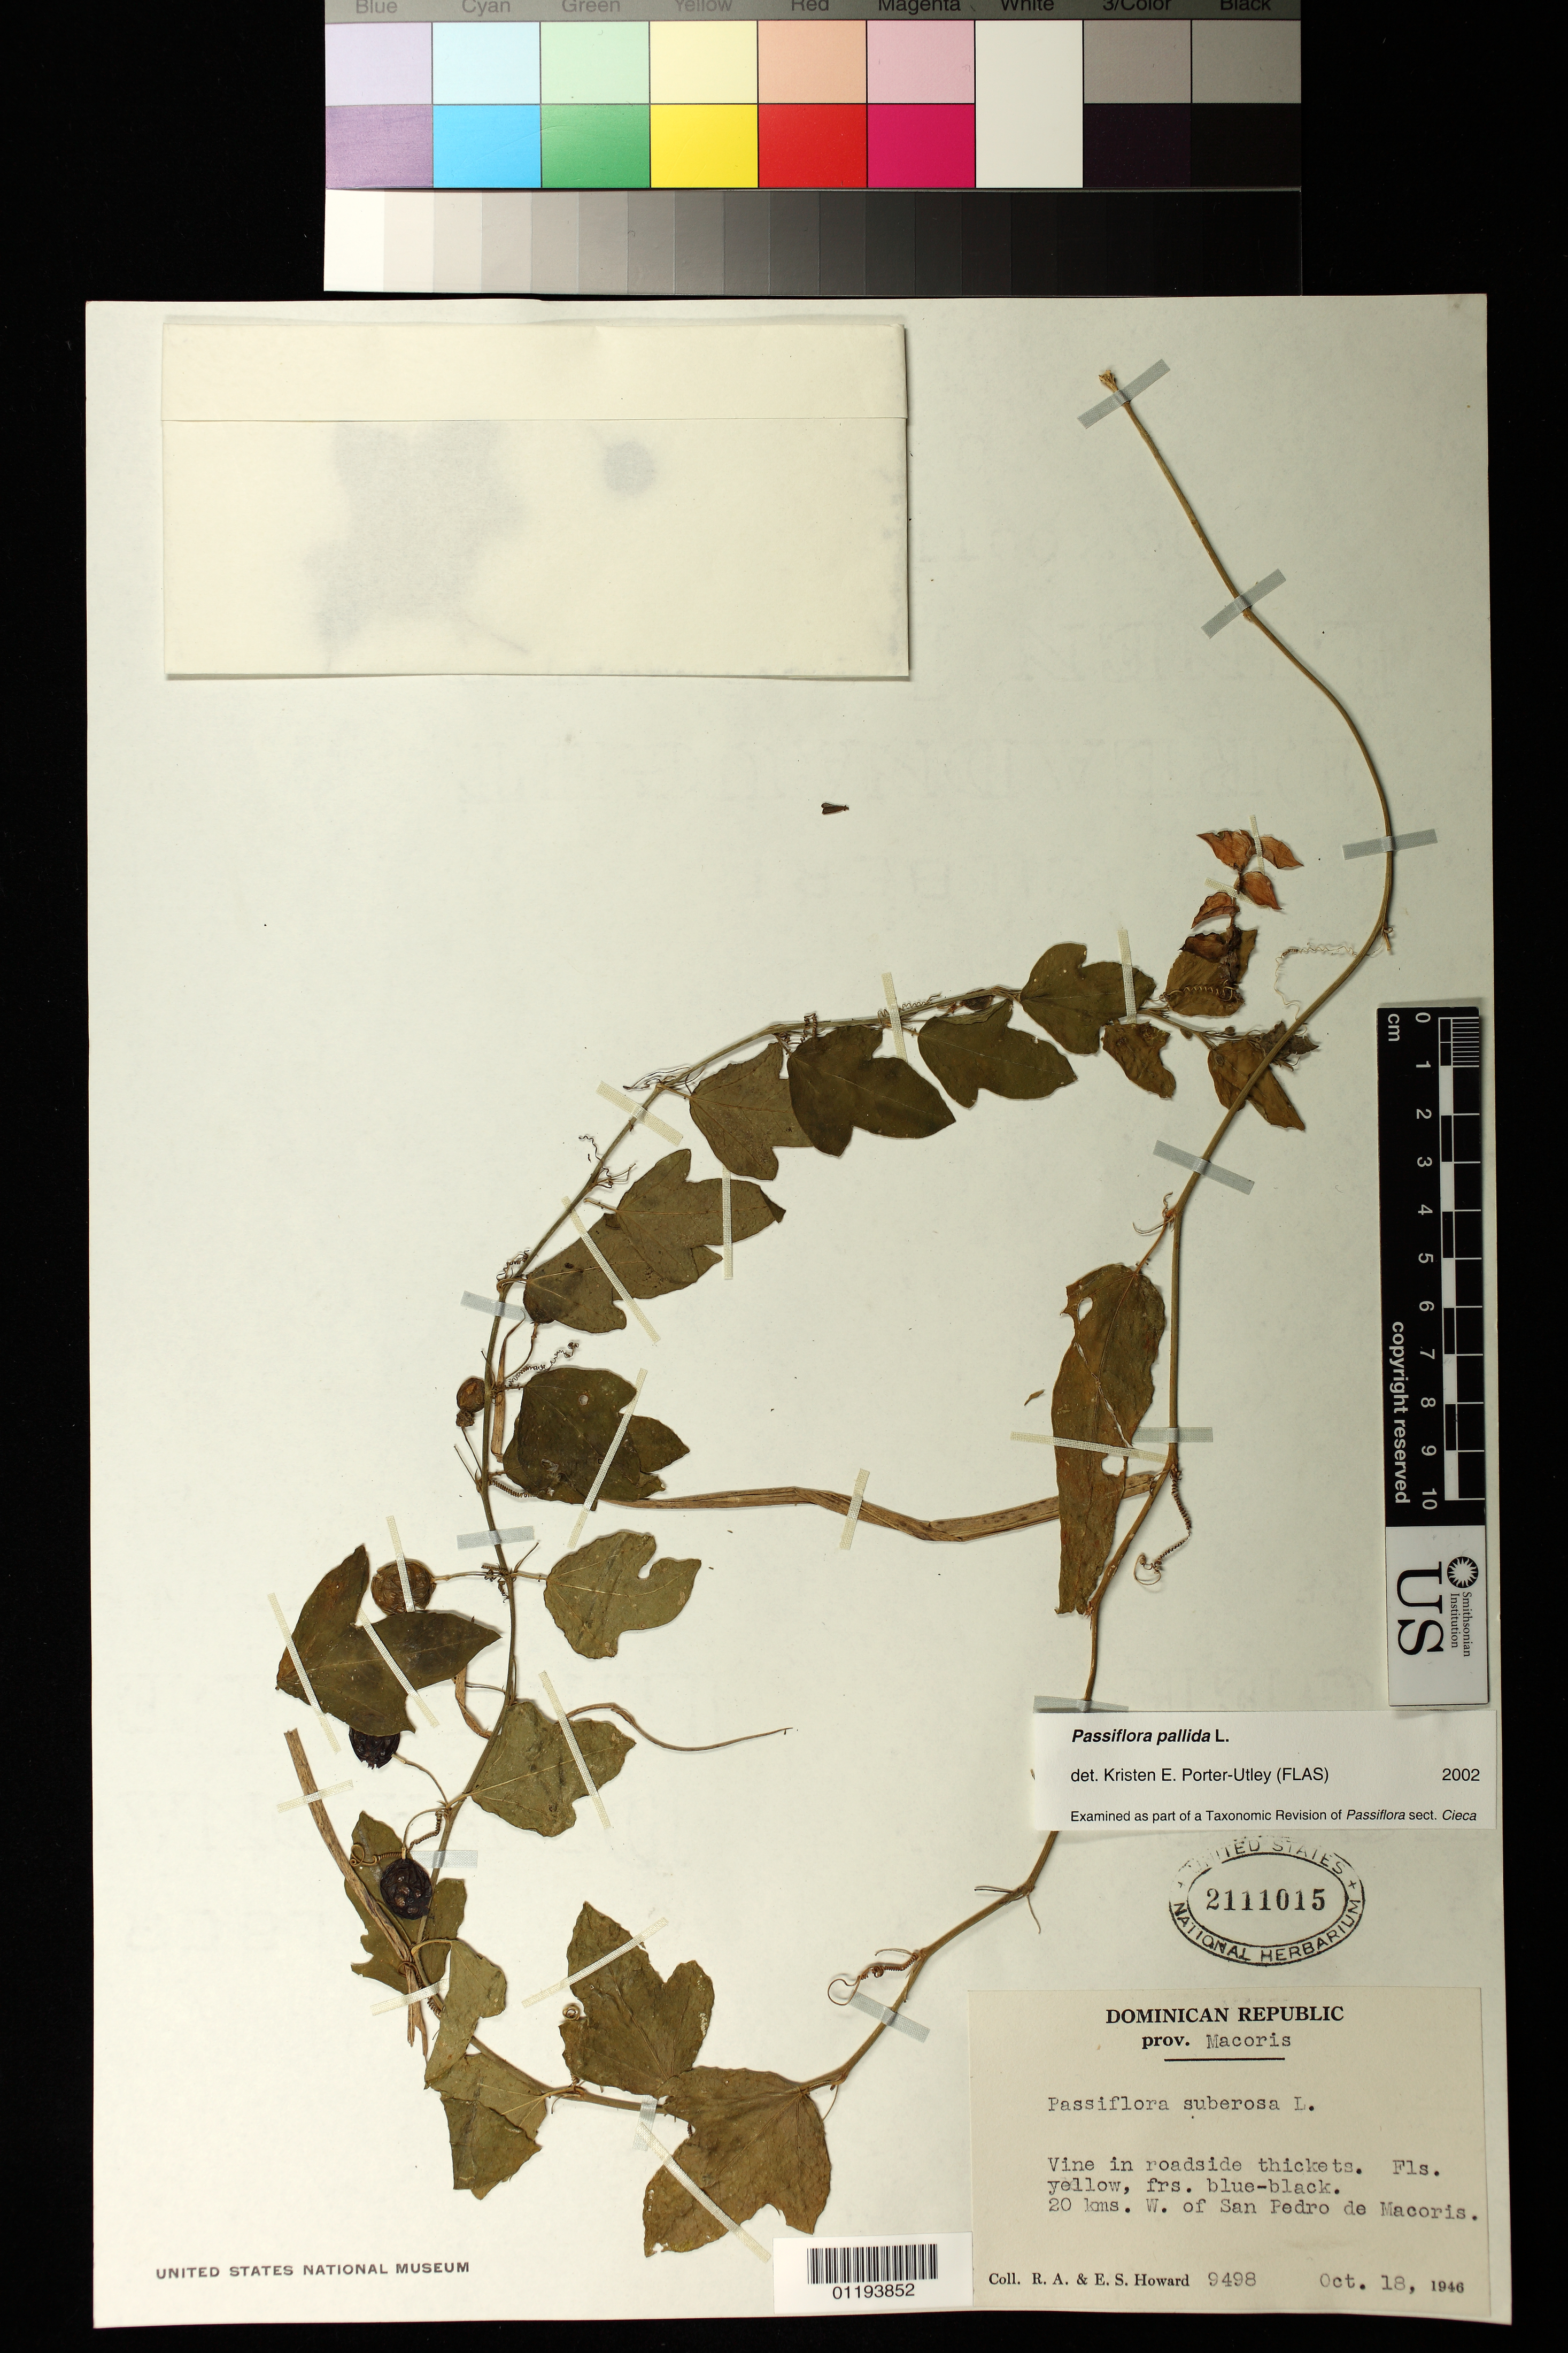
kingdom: Plantae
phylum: Tracheophyta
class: Magnoliopsida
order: Malpighiales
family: Passifloraceae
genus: Passiflora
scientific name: Passiflora pallida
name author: L.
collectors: R. A. Howard & E. S. Howard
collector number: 9498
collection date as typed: Oct 18 1946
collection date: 1946-10-18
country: Dominican Republic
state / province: San Pedro de Macorís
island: Hispaniola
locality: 20 km. W. of San Pedro de Macoria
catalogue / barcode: US 2111015